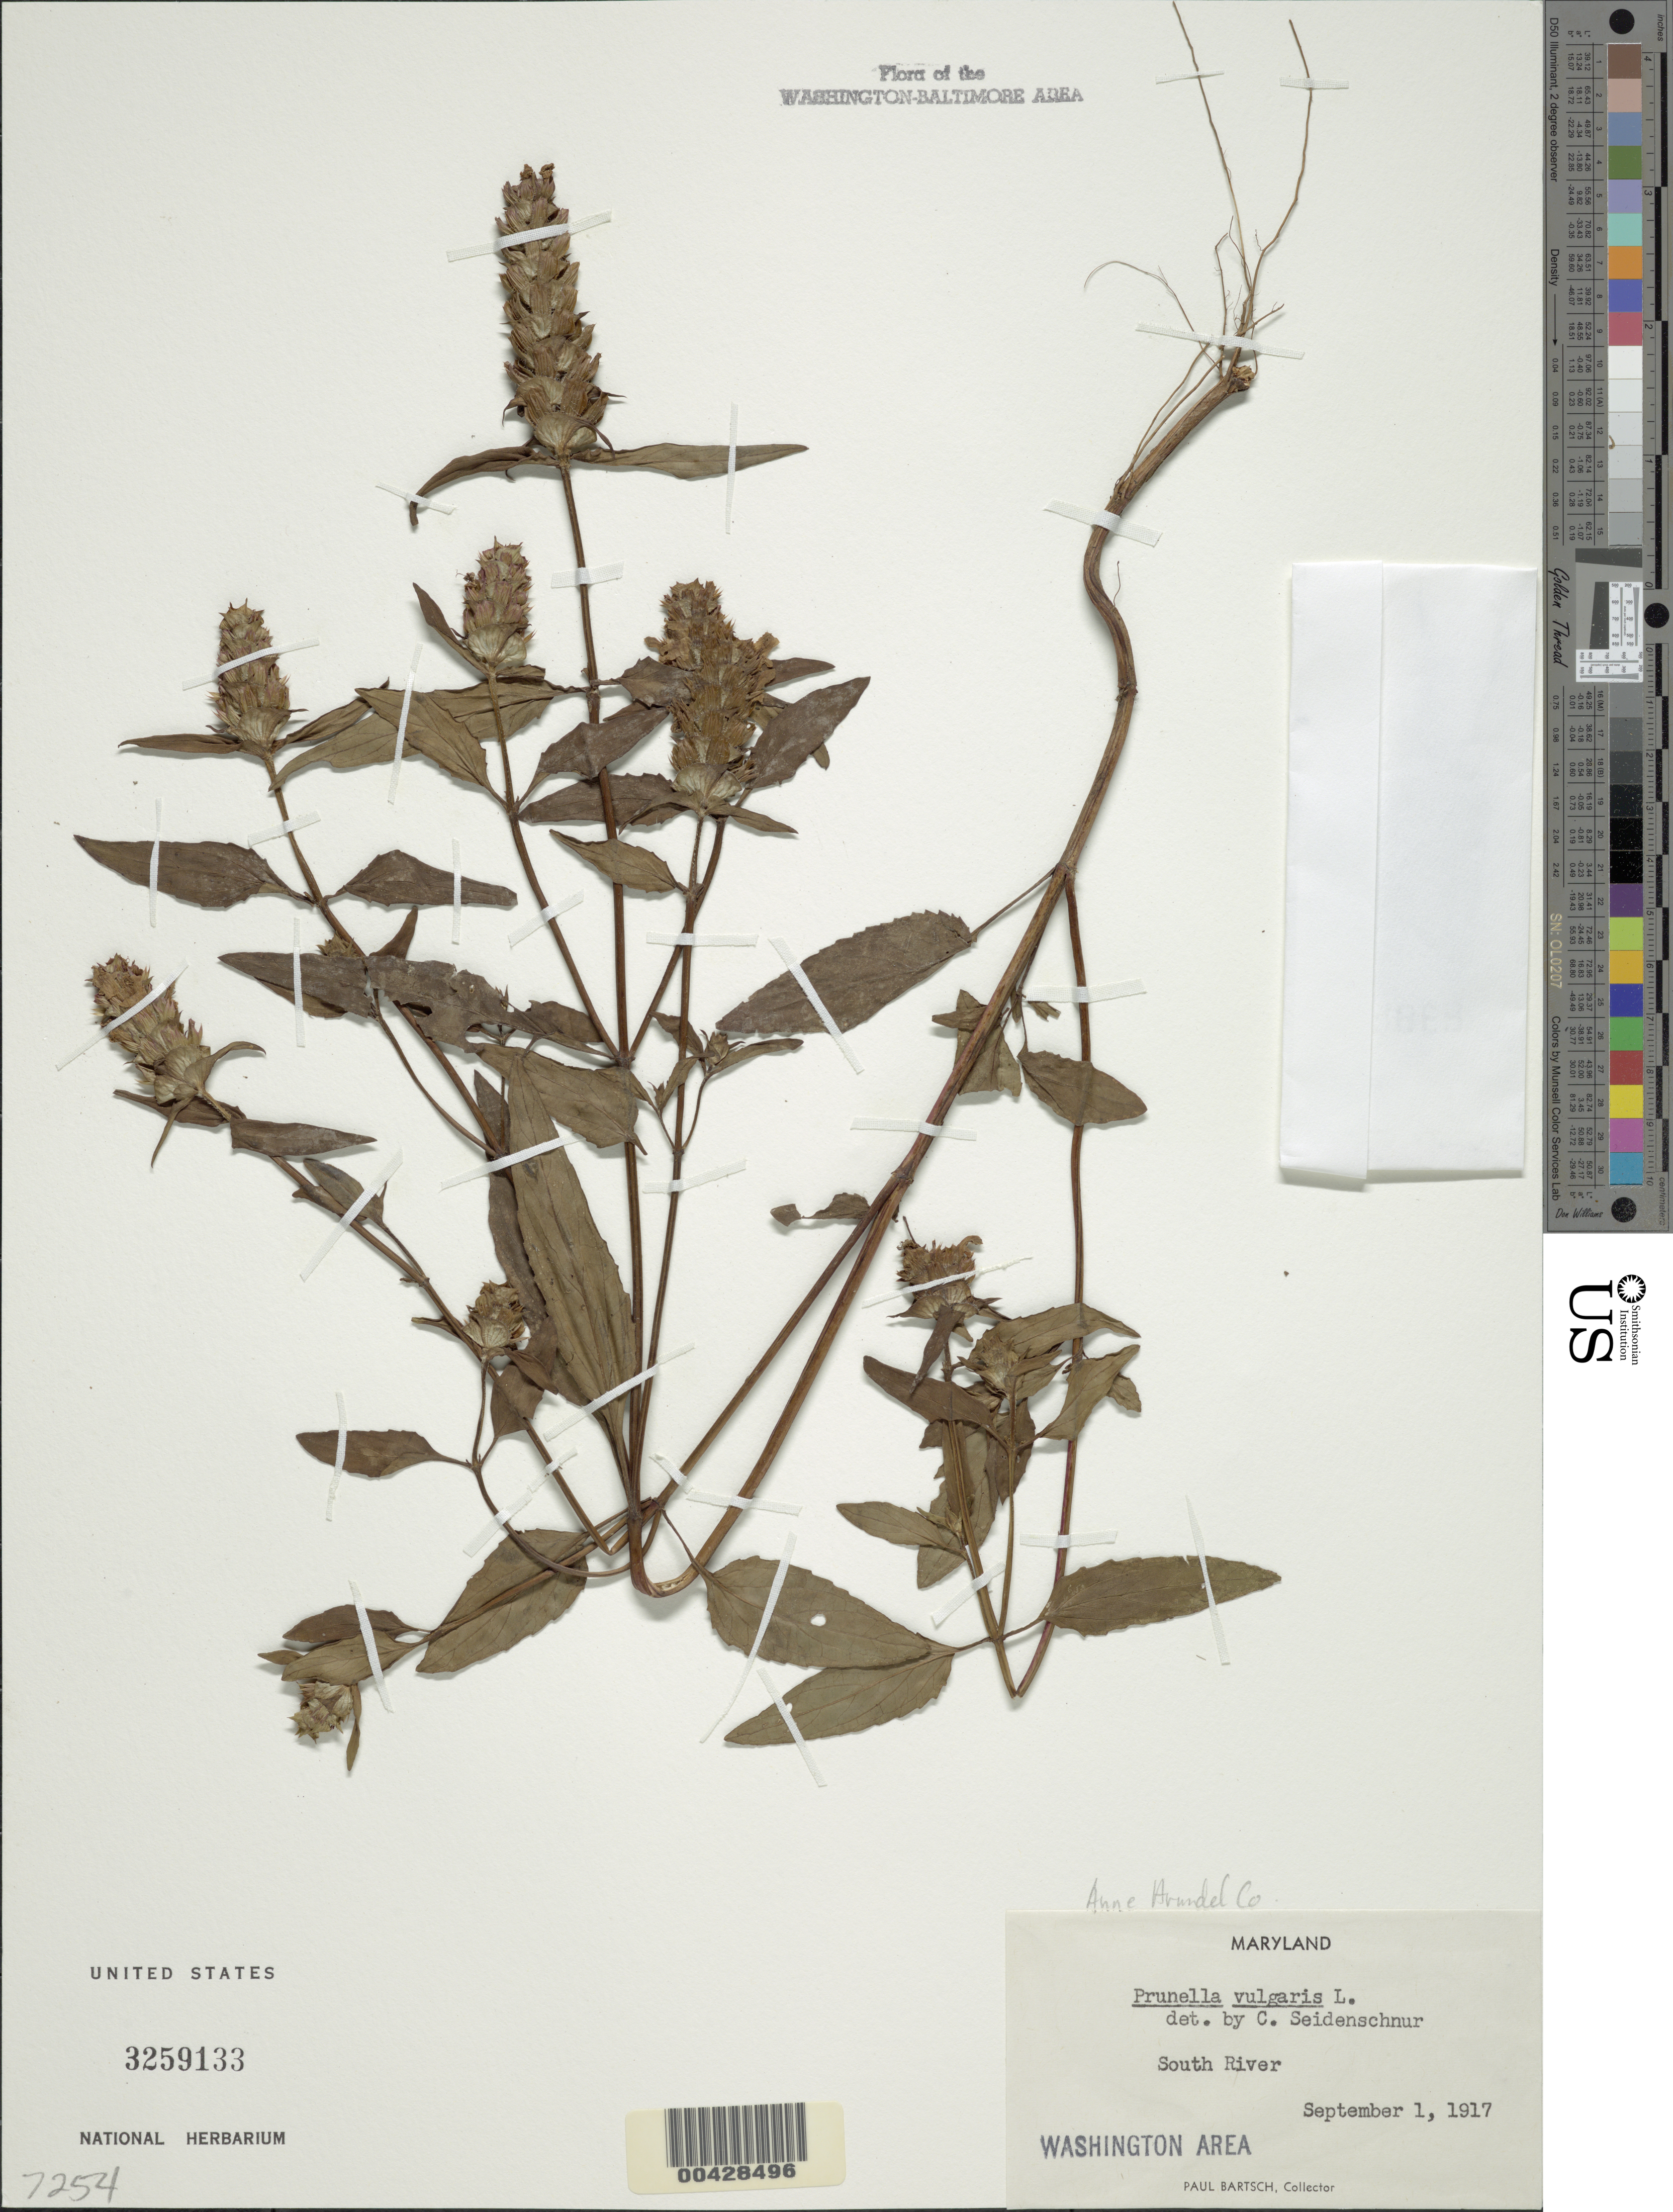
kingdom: Plantae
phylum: Tracheophyta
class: Magnoliopsida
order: Lamiales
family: Lamiaceae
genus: Prunella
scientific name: Prunella vulgaris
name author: L.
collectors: P. Bartsch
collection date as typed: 01 Sep 1917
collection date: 1917-09-01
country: United States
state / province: Maryland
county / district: Anne Arundel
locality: South River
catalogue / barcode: US 3259133